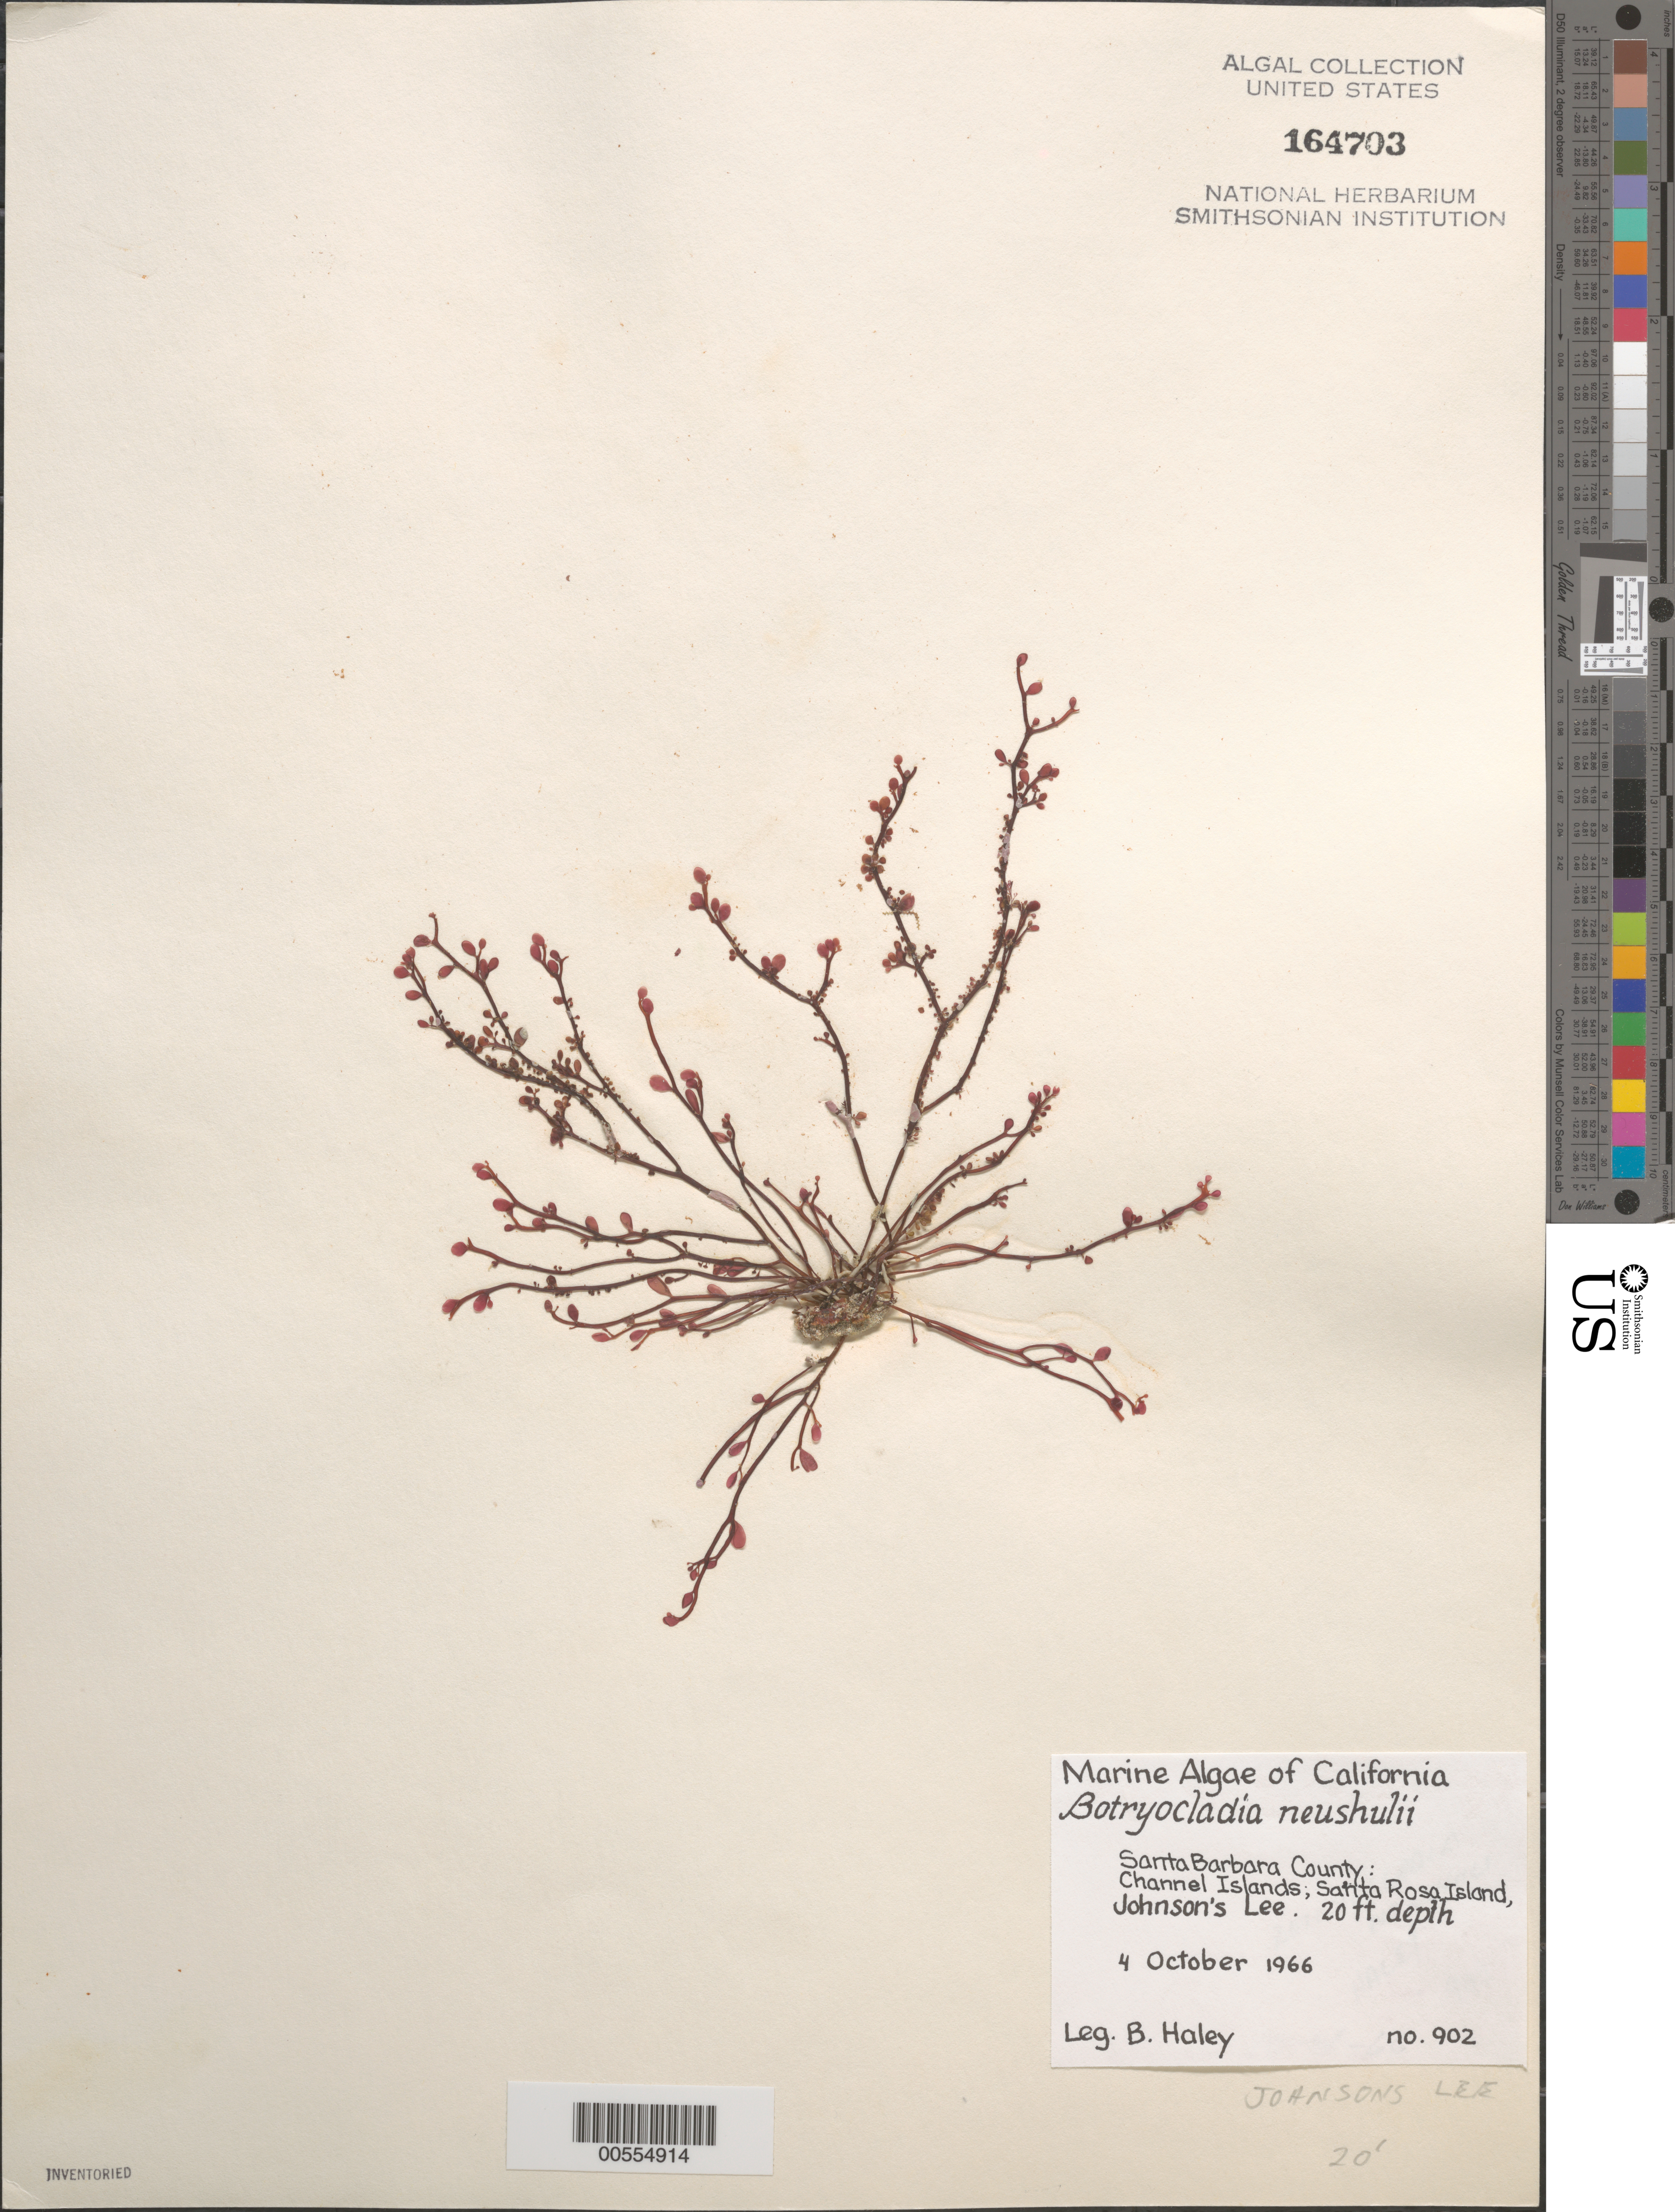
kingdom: Plantae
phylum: Rhodophyta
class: Florideophyceae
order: Rhodymeniales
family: Rhodymeniaceae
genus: Botryocladia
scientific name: Botryocladia neushulii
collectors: B. Haley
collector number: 902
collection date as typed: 04 Oct 1966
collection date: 1966-10-04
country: United States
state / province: California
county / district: Santa Barbara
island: Santa Rosa Island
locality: Johnson's Lee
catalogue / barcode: US 164703